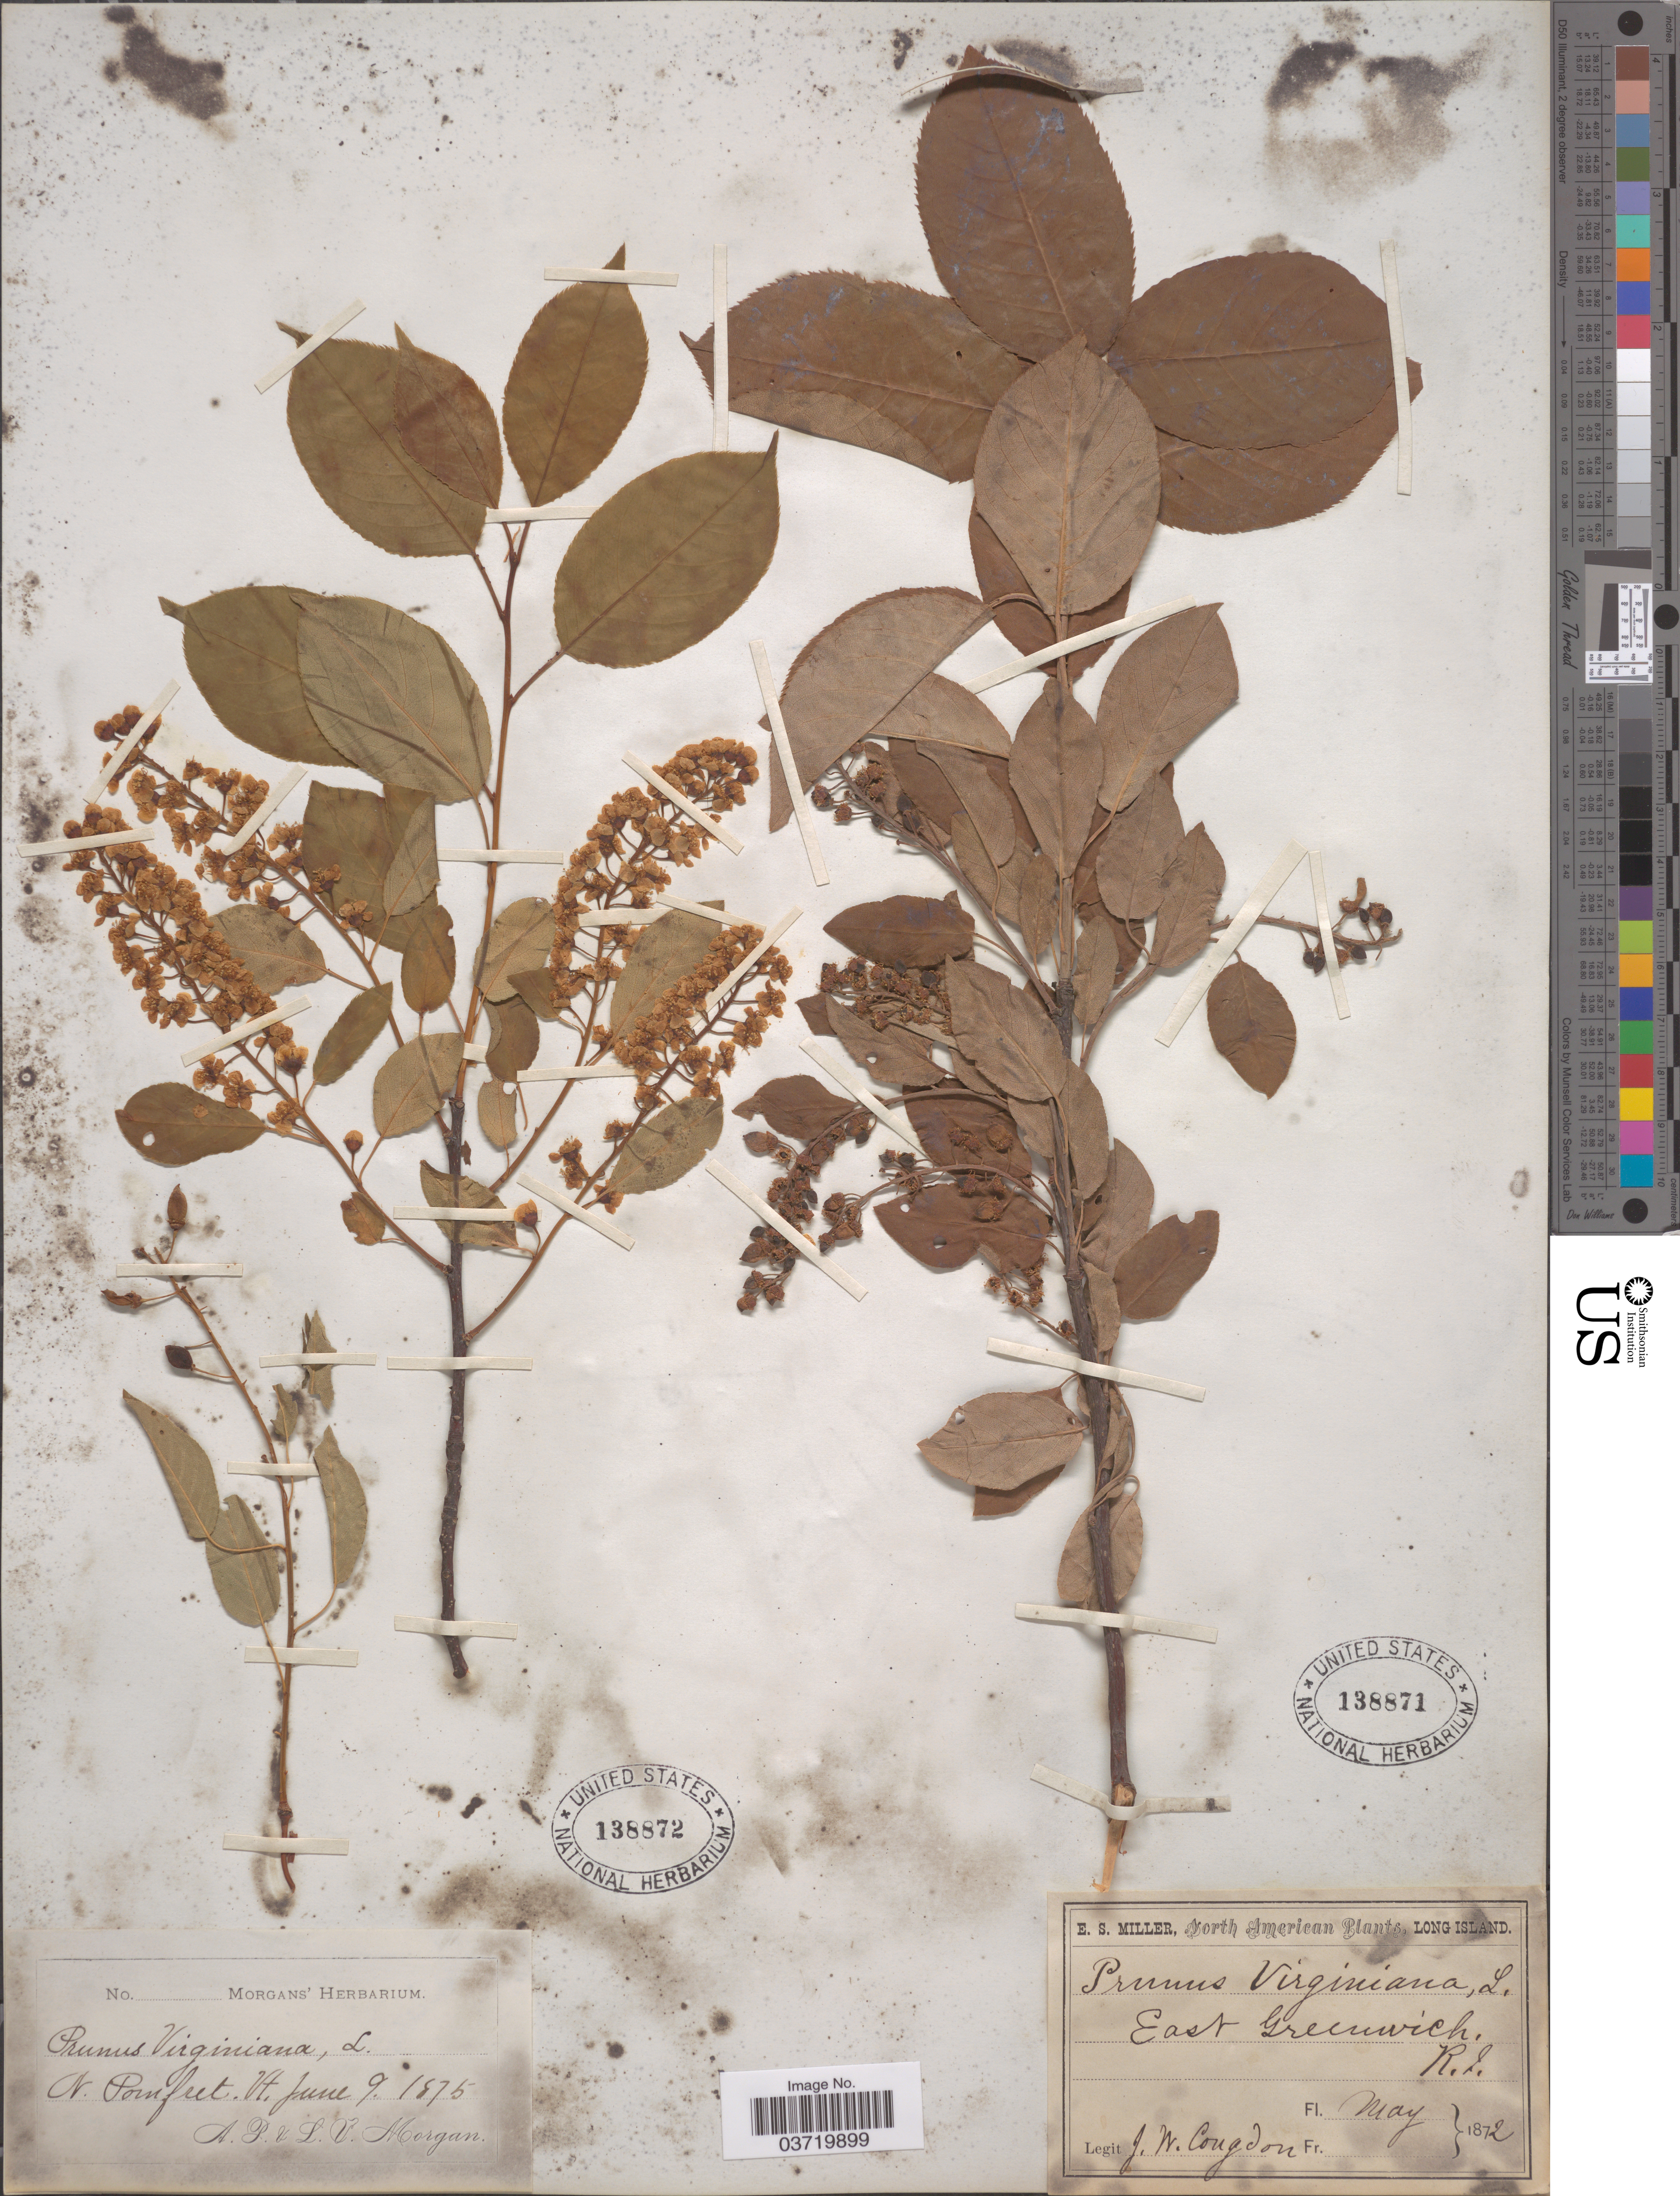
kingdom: Plantae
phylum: Tracheophyta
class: Magnoliopsida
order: Rosales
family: Rosaceae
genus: Prunus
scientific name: Prunus virginiana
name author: L.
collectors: J. W. Congdon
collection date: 1872-05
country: United States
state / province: Rhode Island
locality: East Greenwich.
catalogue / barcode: US 138871-2